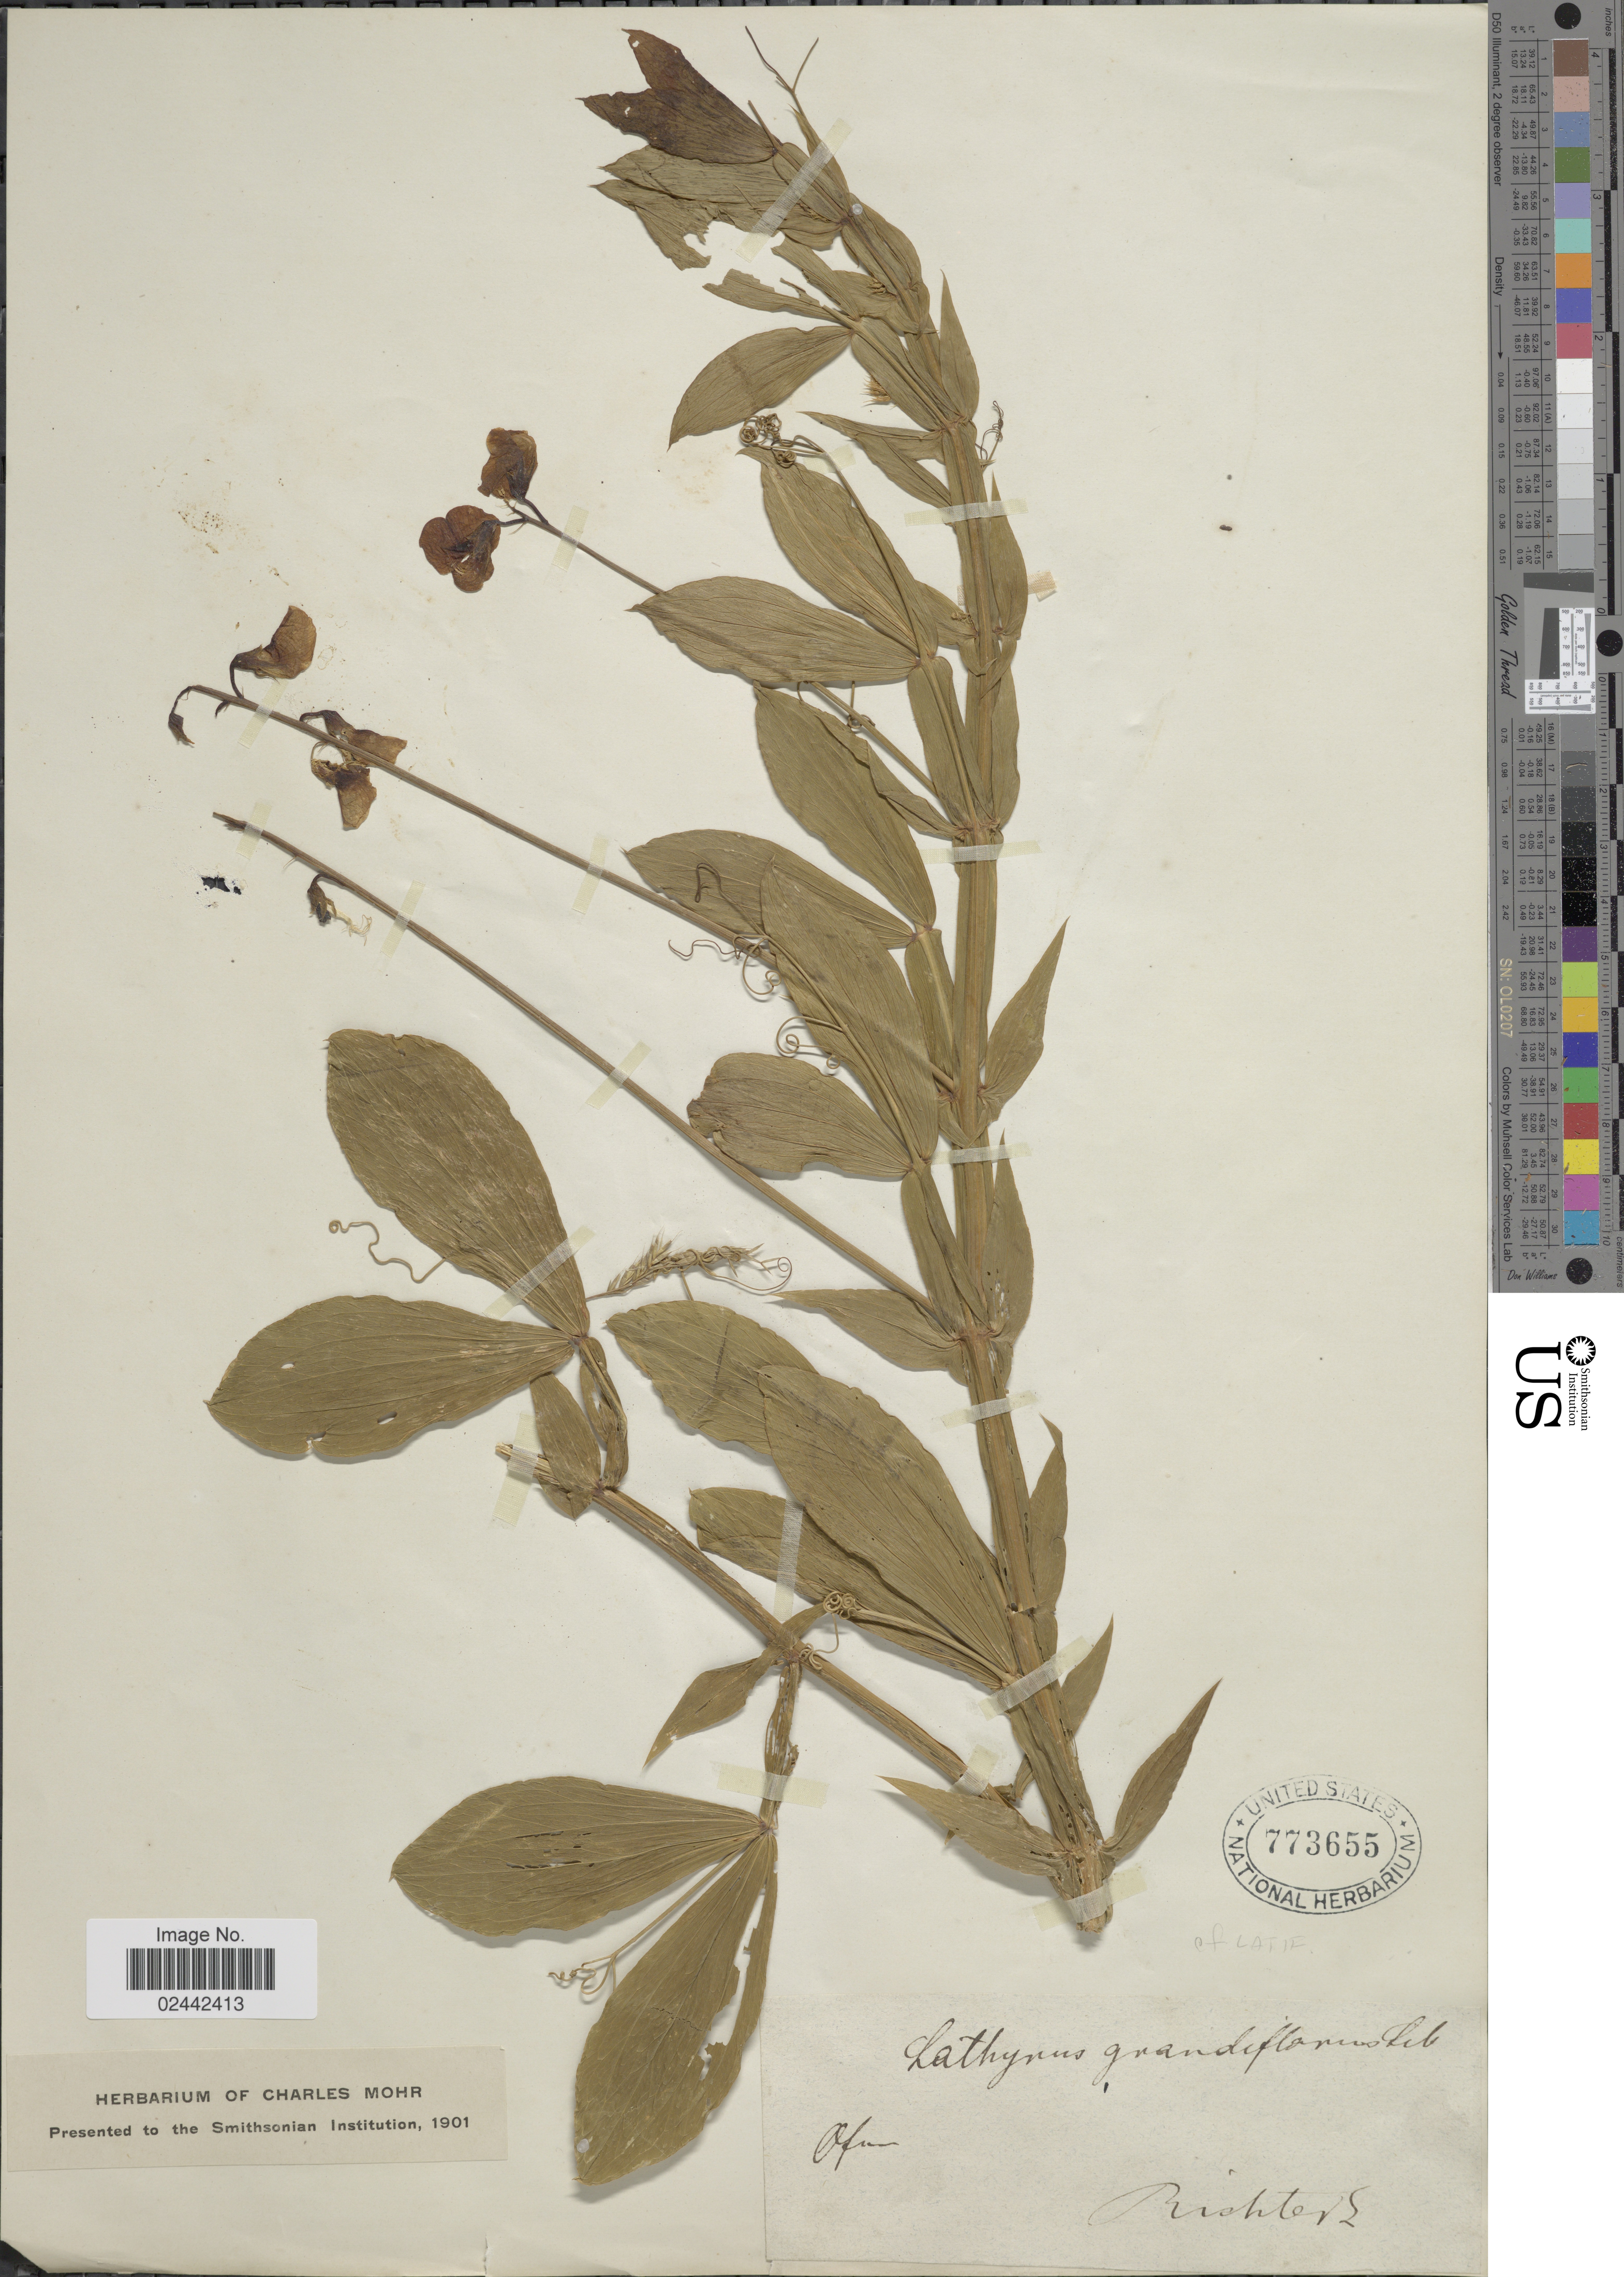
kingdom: Plantae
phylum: Tracheophyta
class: Magnoliopsida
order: Fabales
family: Fabaceae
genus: Lathyrus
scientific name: Lathyrus latifolius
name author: L.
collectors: E. Richter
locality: Ofen [illegible text]. [interpreted]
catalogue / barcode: US 773655